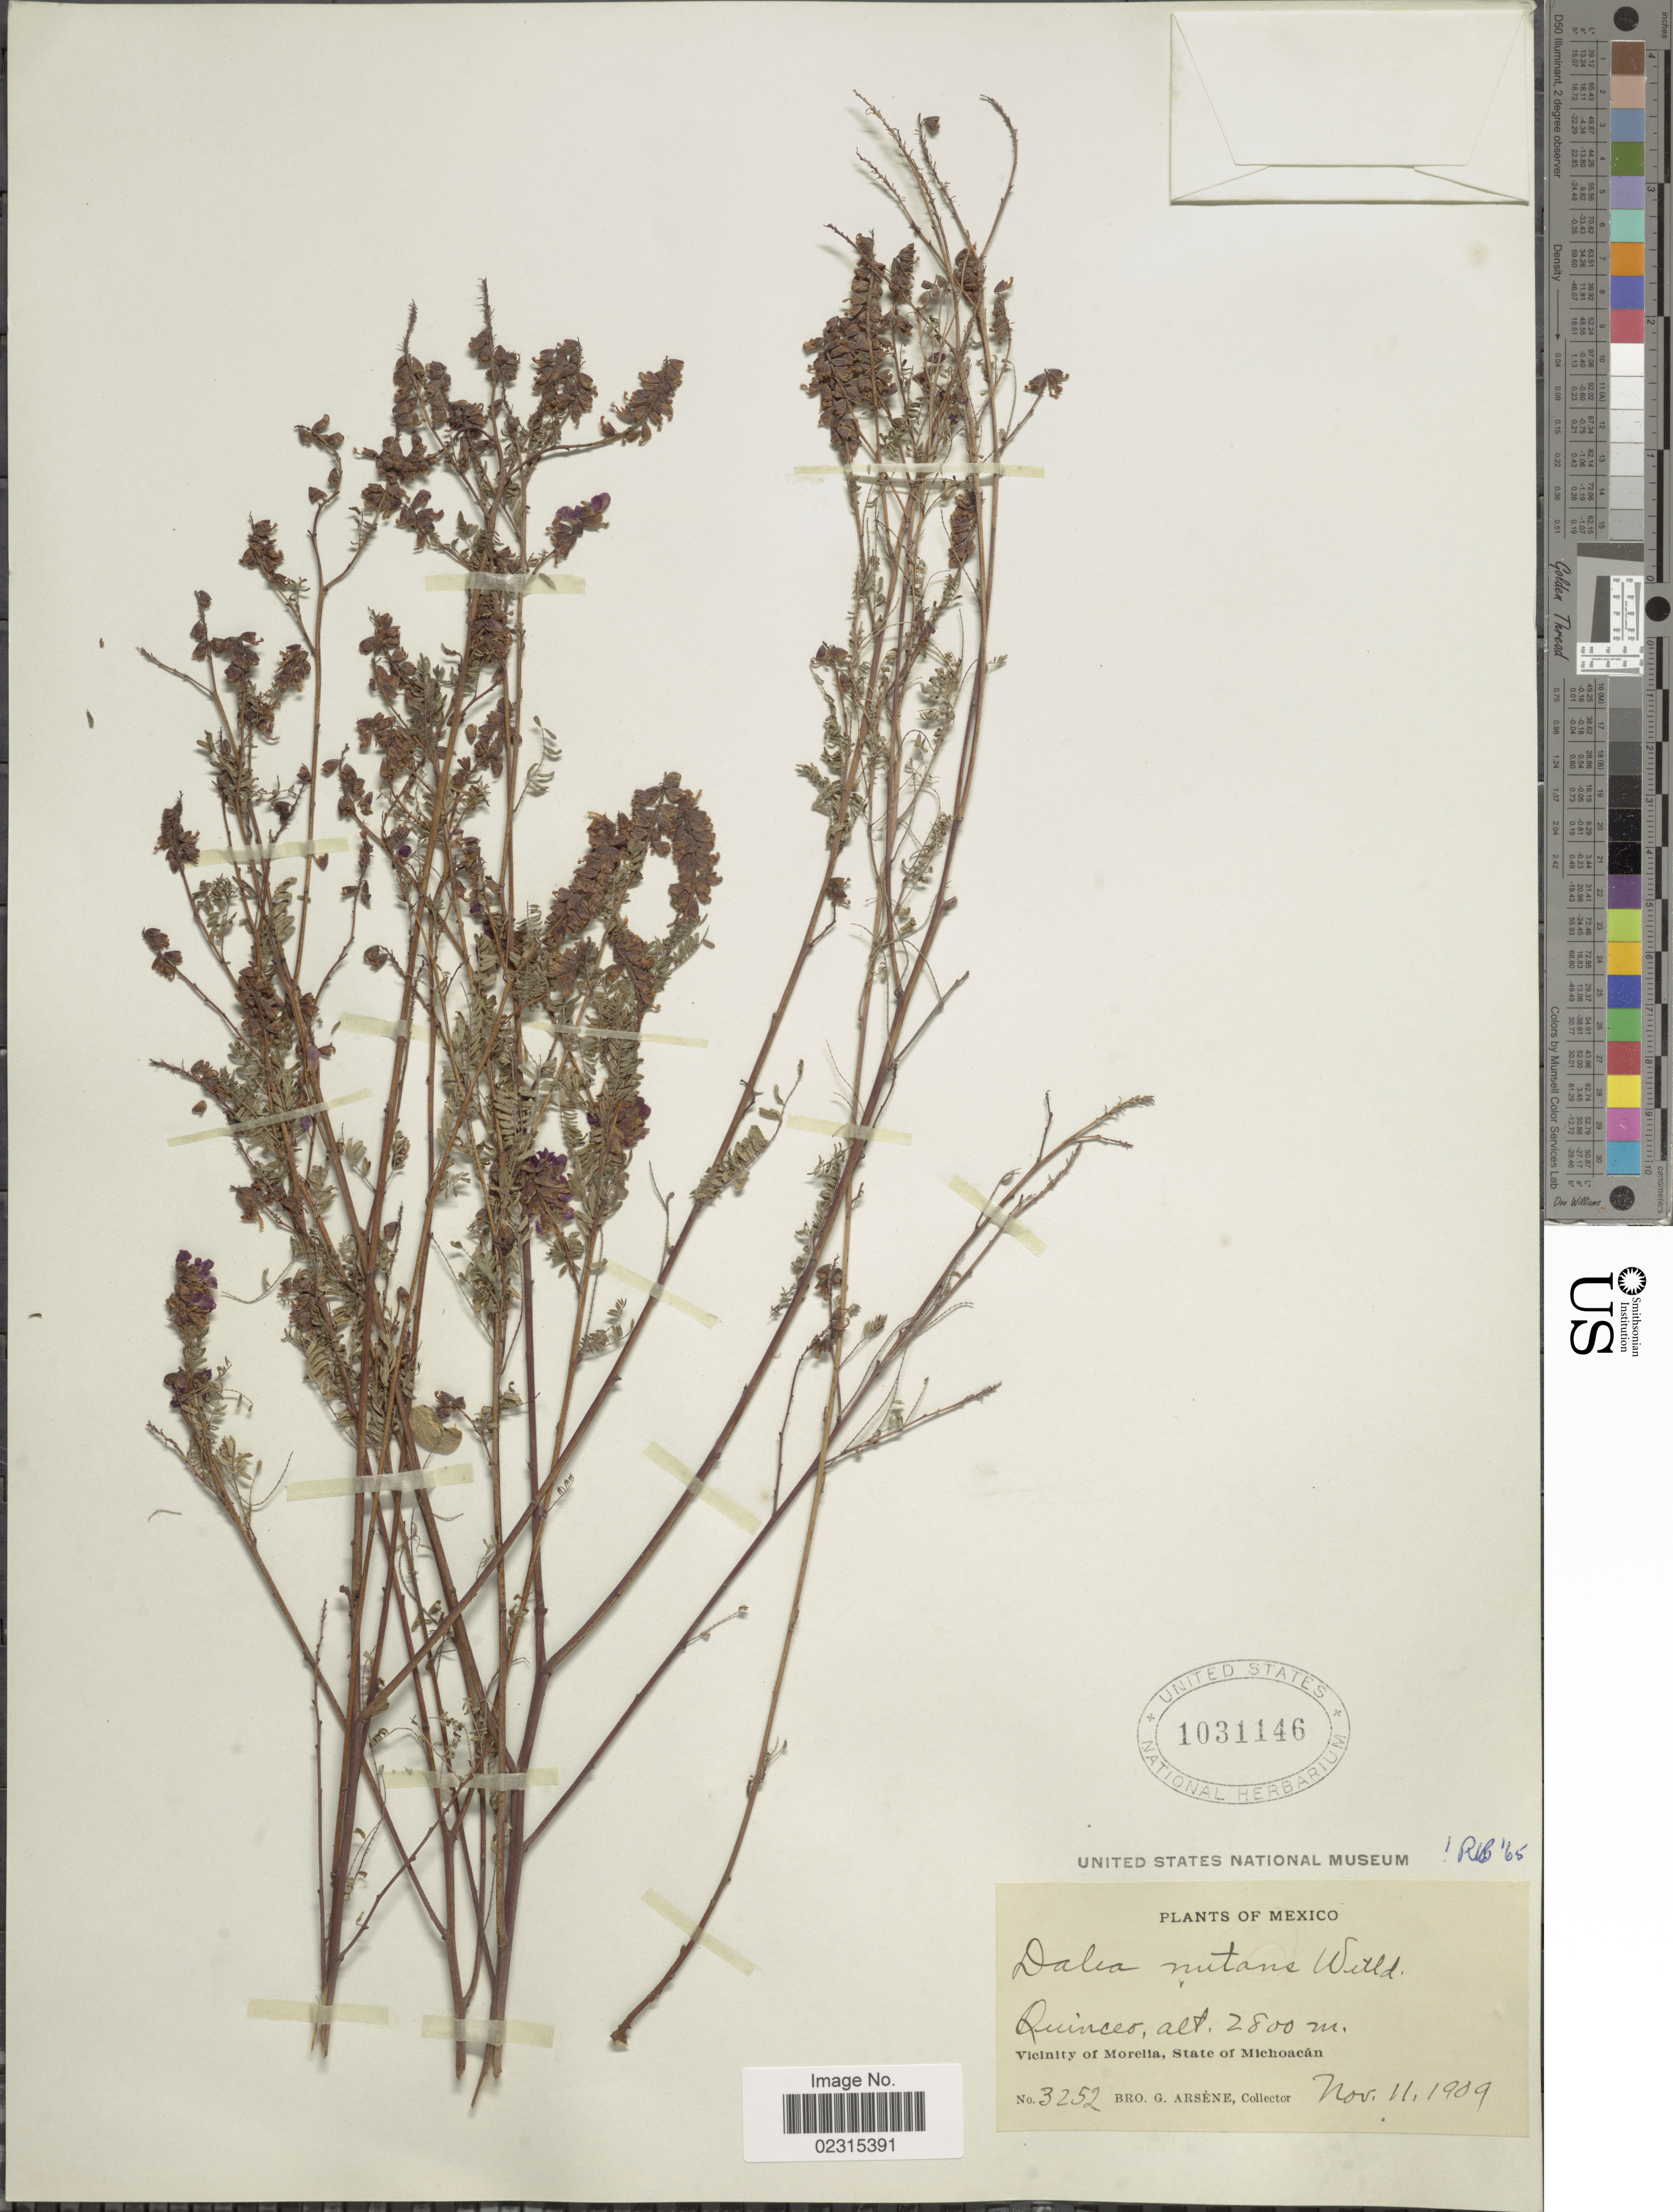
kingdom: Plantae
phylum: Tracheophyta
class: Magnoliopsida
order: Fabales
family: Fabaceae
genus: Marina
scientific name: Marina nutans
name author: (Cav.) Barneby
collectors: Bro. G. Arsène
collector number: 3252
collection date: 1909-11-11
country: Mexico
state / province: Michoacán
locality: Vicinity of Morelia, Quinceo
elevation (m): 2800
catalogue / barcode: US 1031146